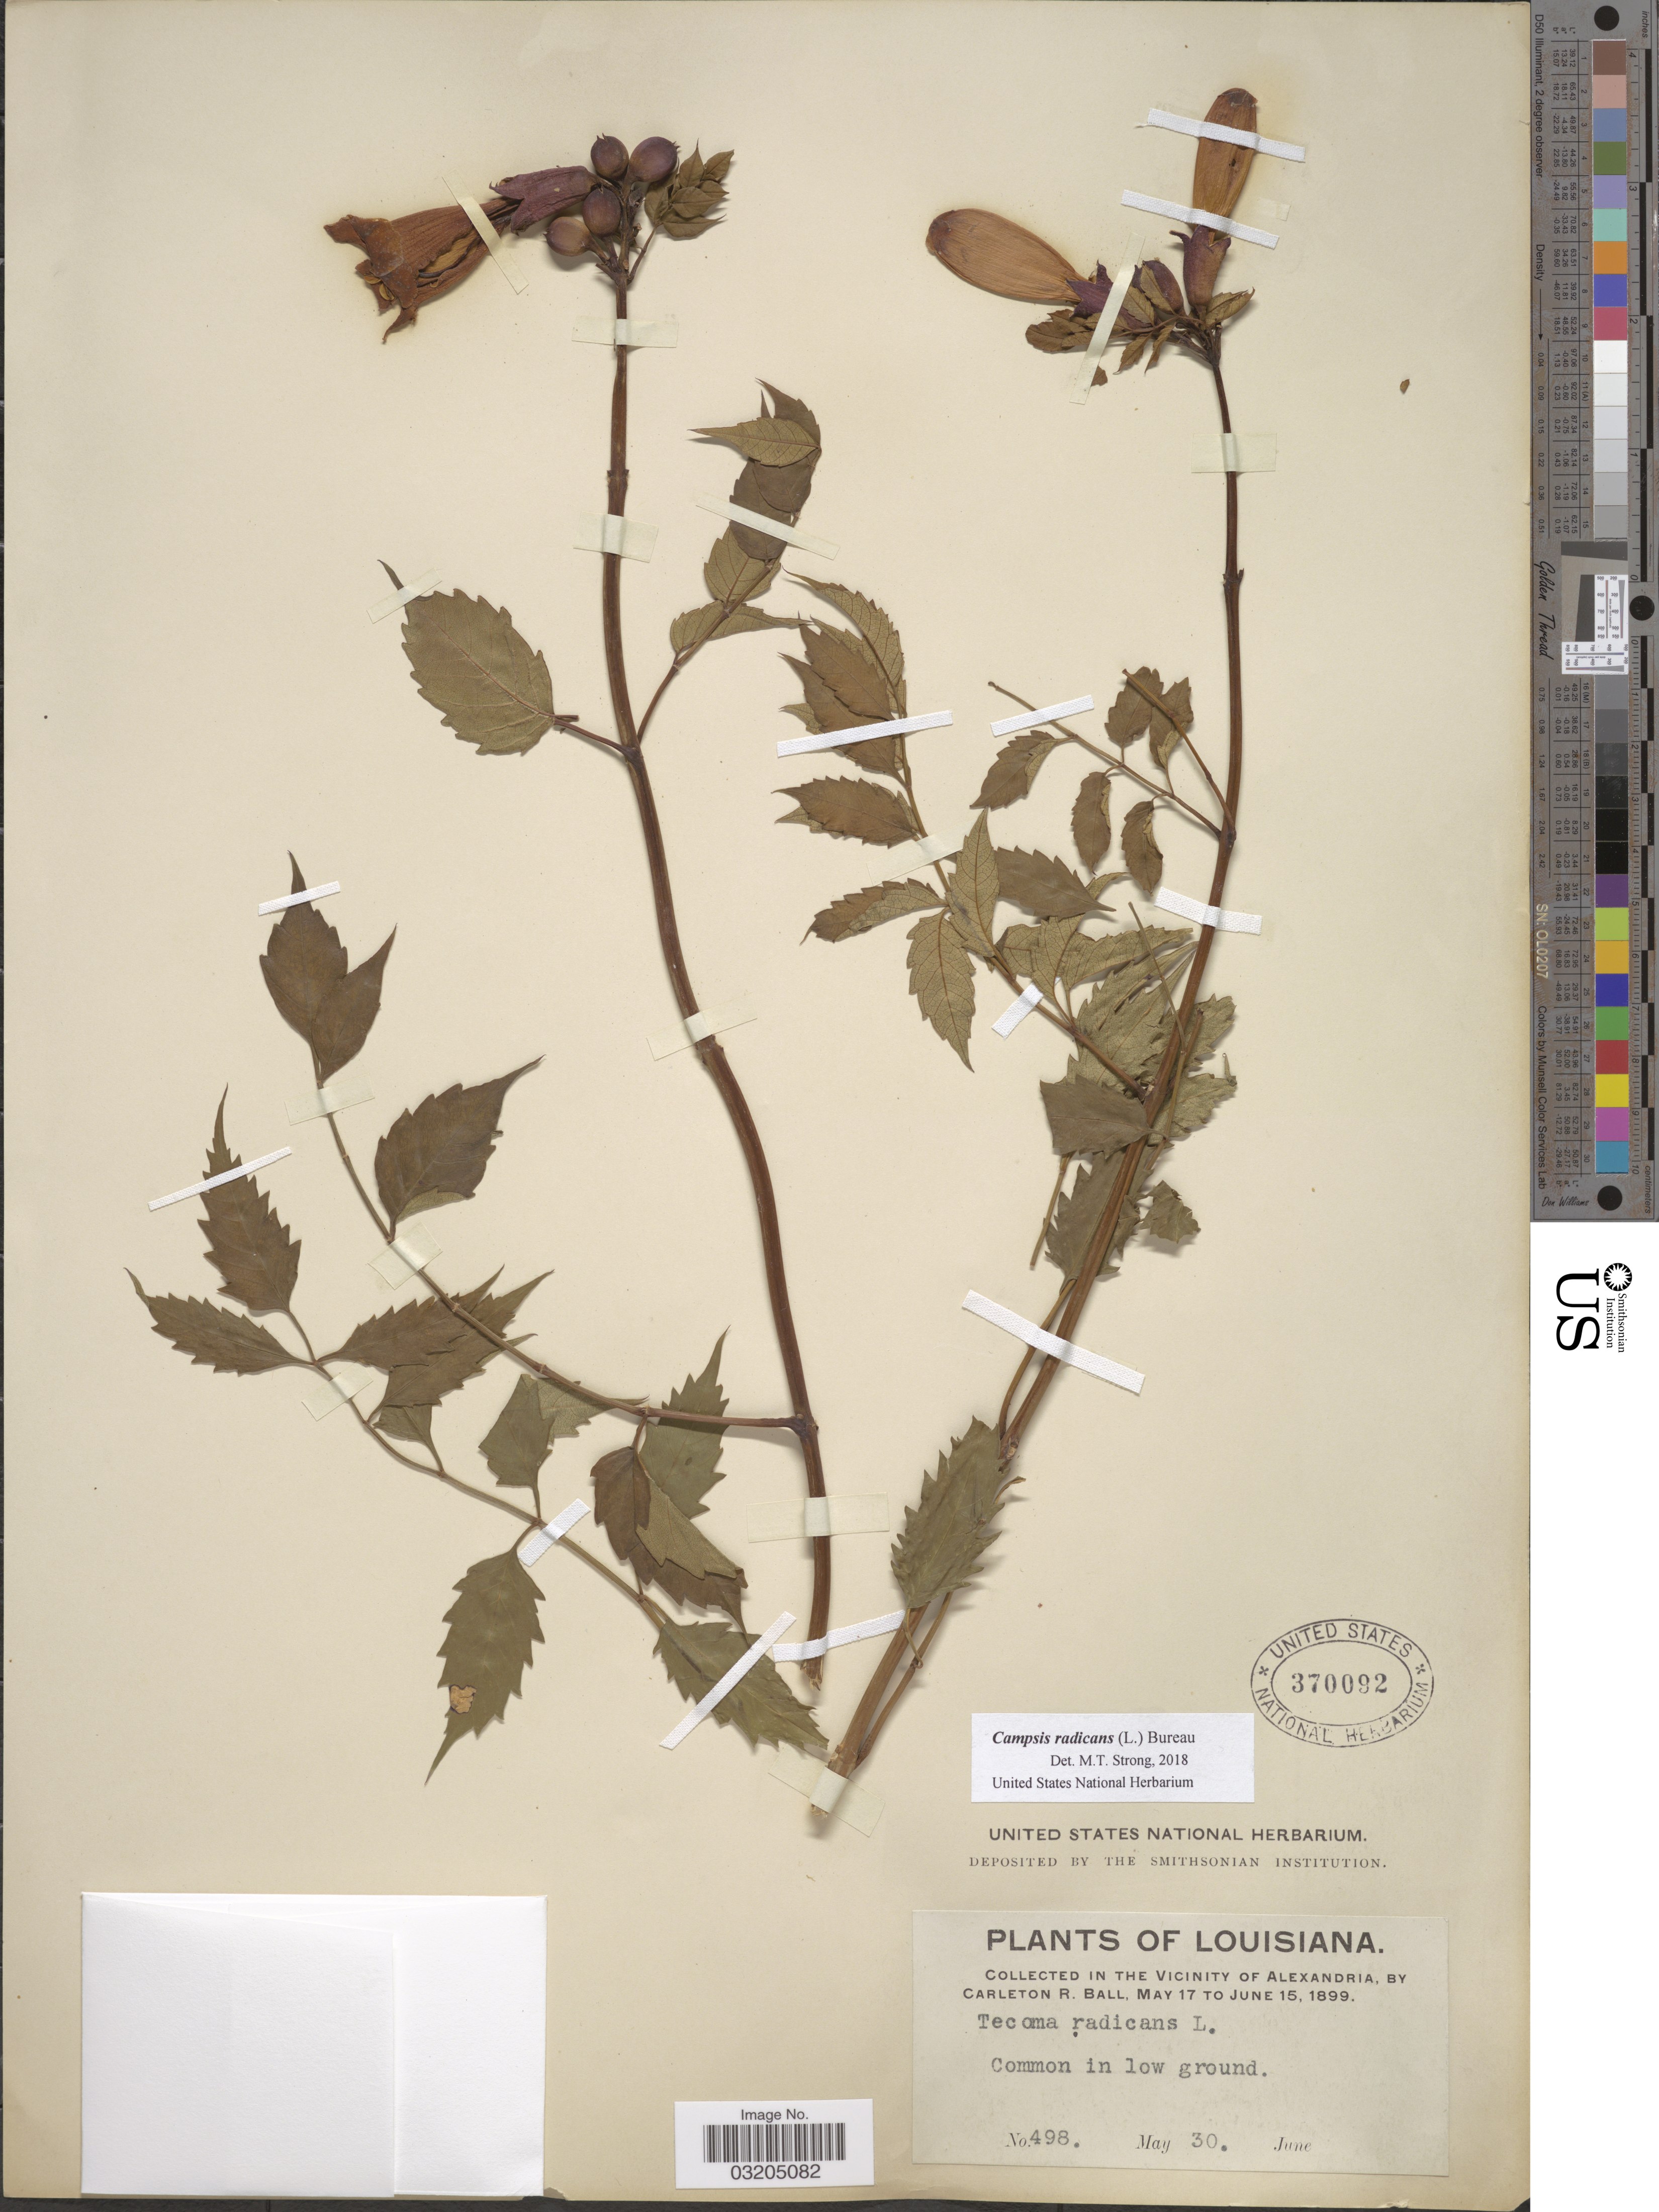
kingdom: Plantae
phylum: Tracheophyta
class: Magnoliopsida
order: Lamiales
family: Bignoniaceae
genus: Campsis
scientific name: Campsis radicans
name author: (L.) Seem.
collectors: C. R. Ball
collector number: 498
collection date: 1899-05-30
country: United States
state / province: Louisiana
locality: In the vicinity of Alexandria.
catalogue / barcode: US 370092